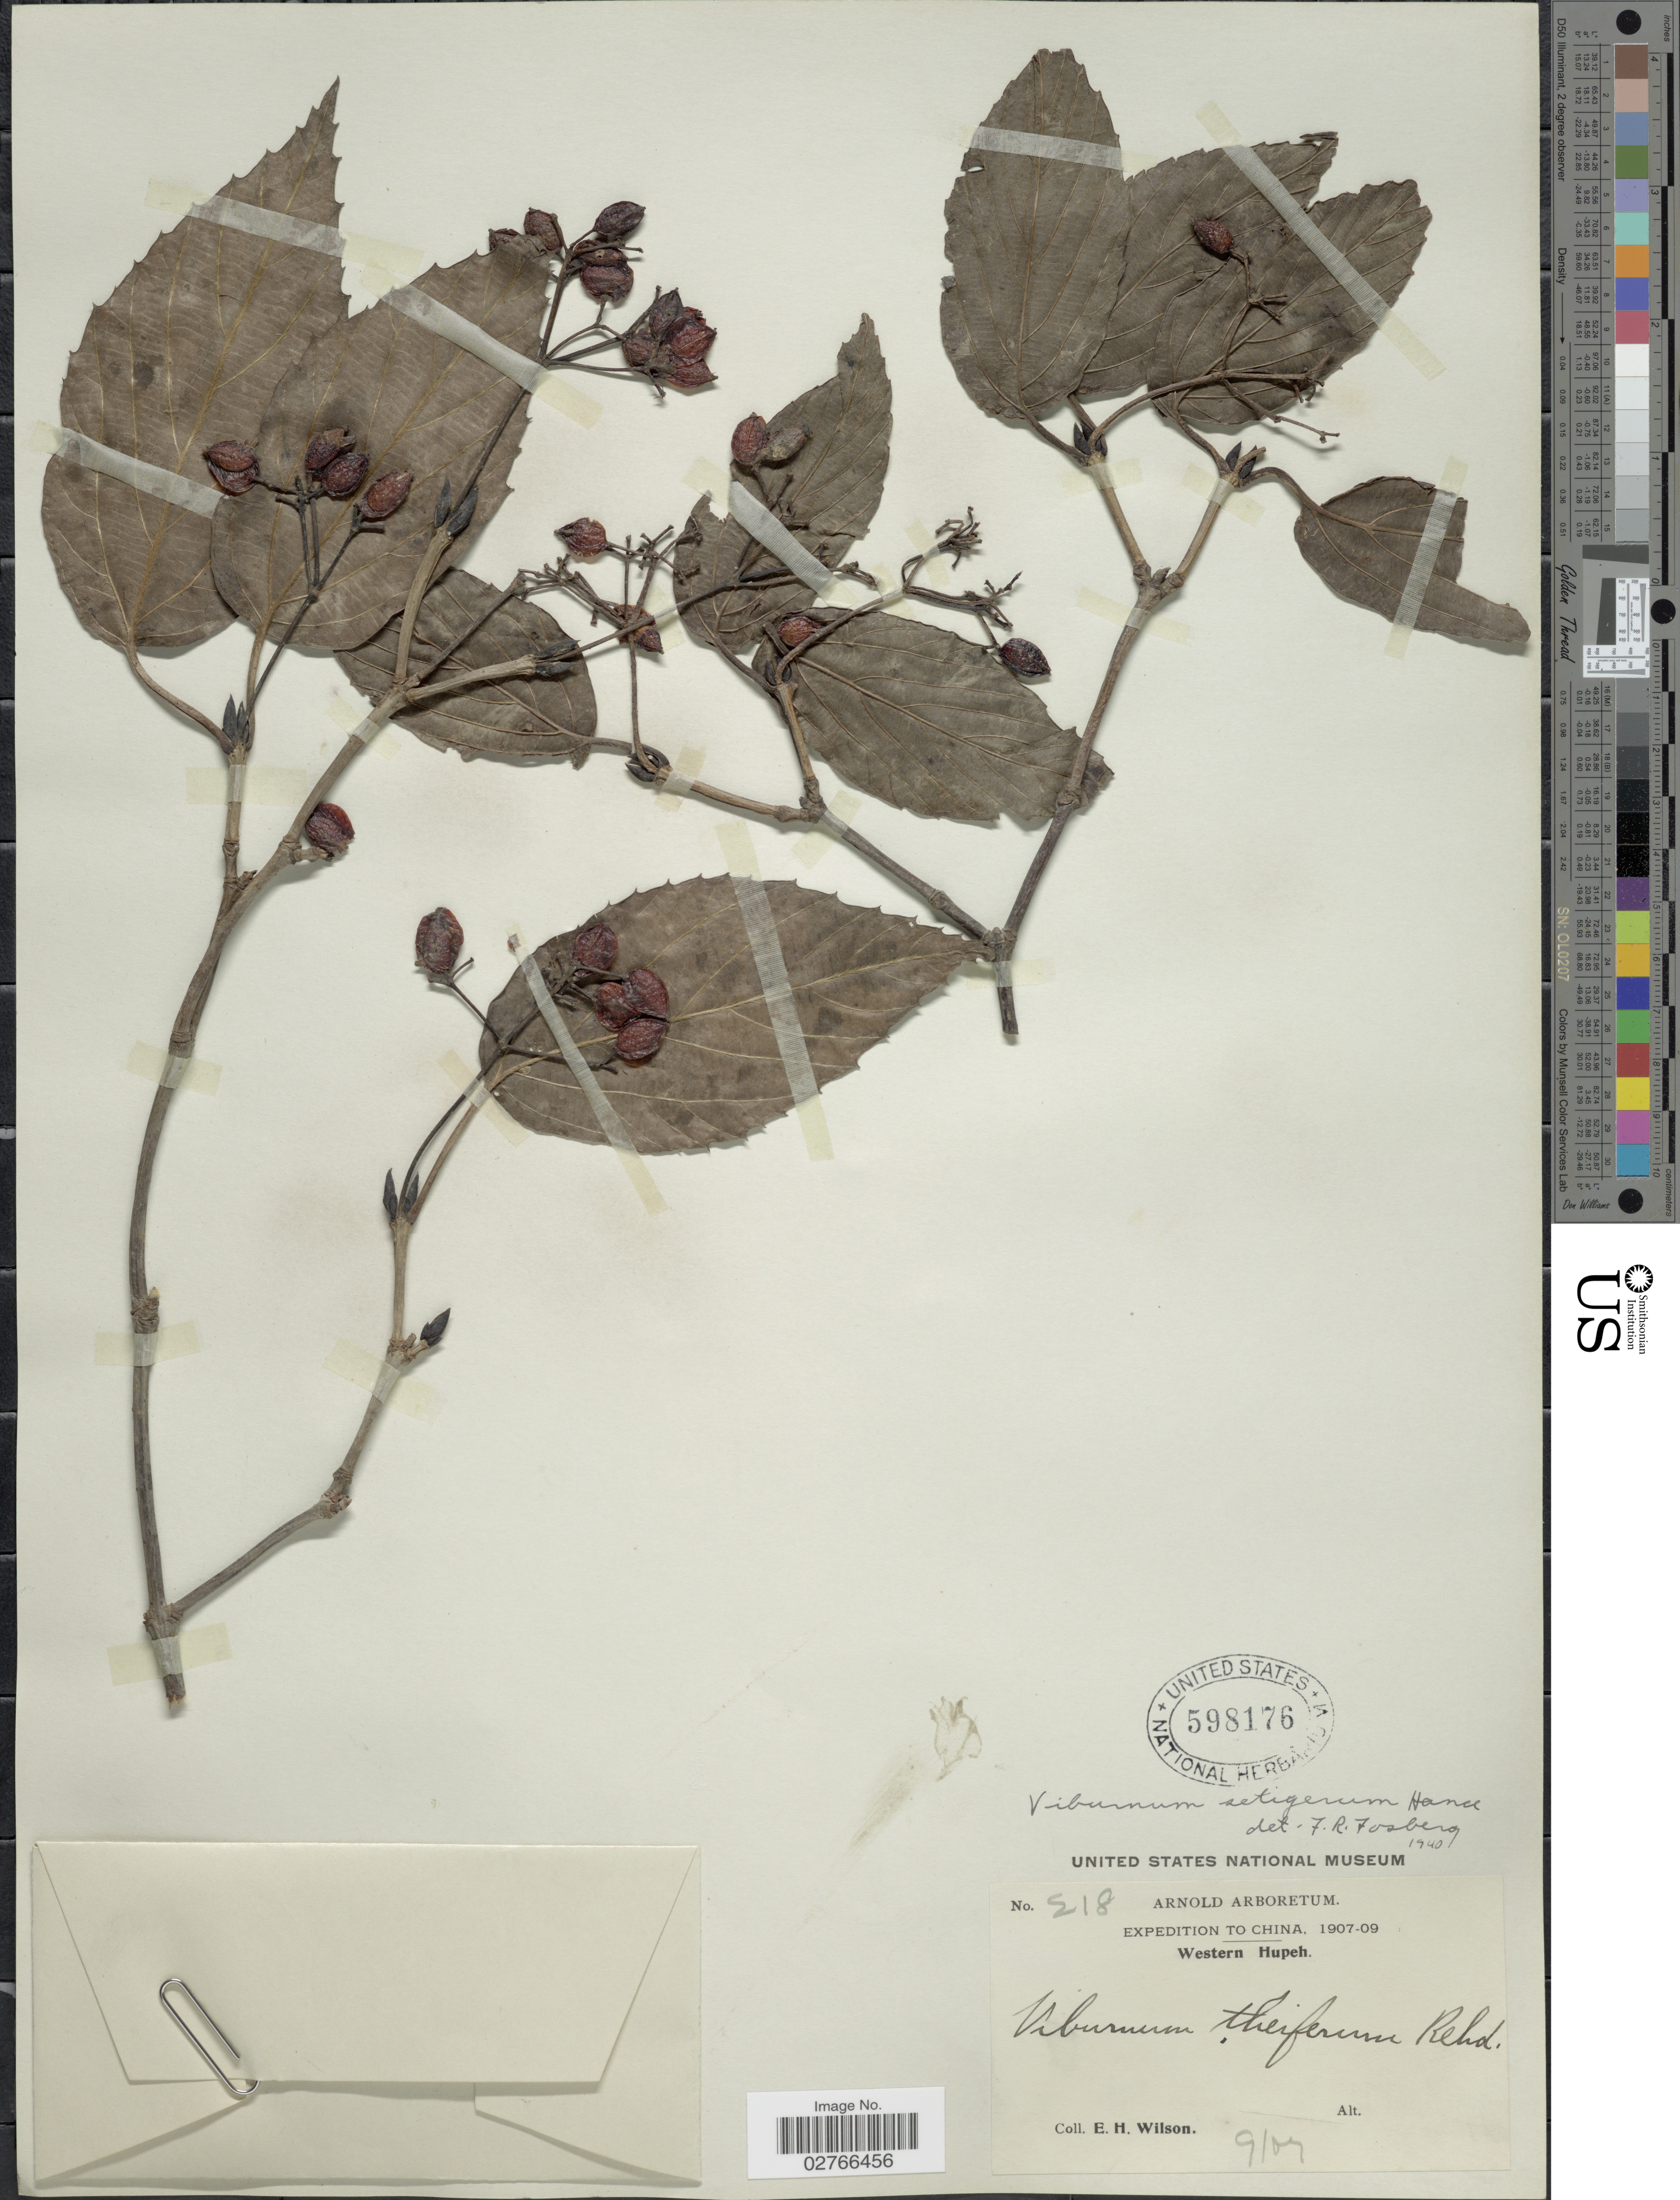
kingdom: Plantae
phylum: Tracheophyta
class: Magnoliopsida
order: Dipsacales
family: Viburnaceae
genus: Viburnum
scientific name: Viburnum setigerum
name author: Hance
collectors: E. Wilson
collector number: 218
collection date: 1907-09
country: China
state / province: Hubei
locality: Western Hupeh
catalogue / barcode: US 598176